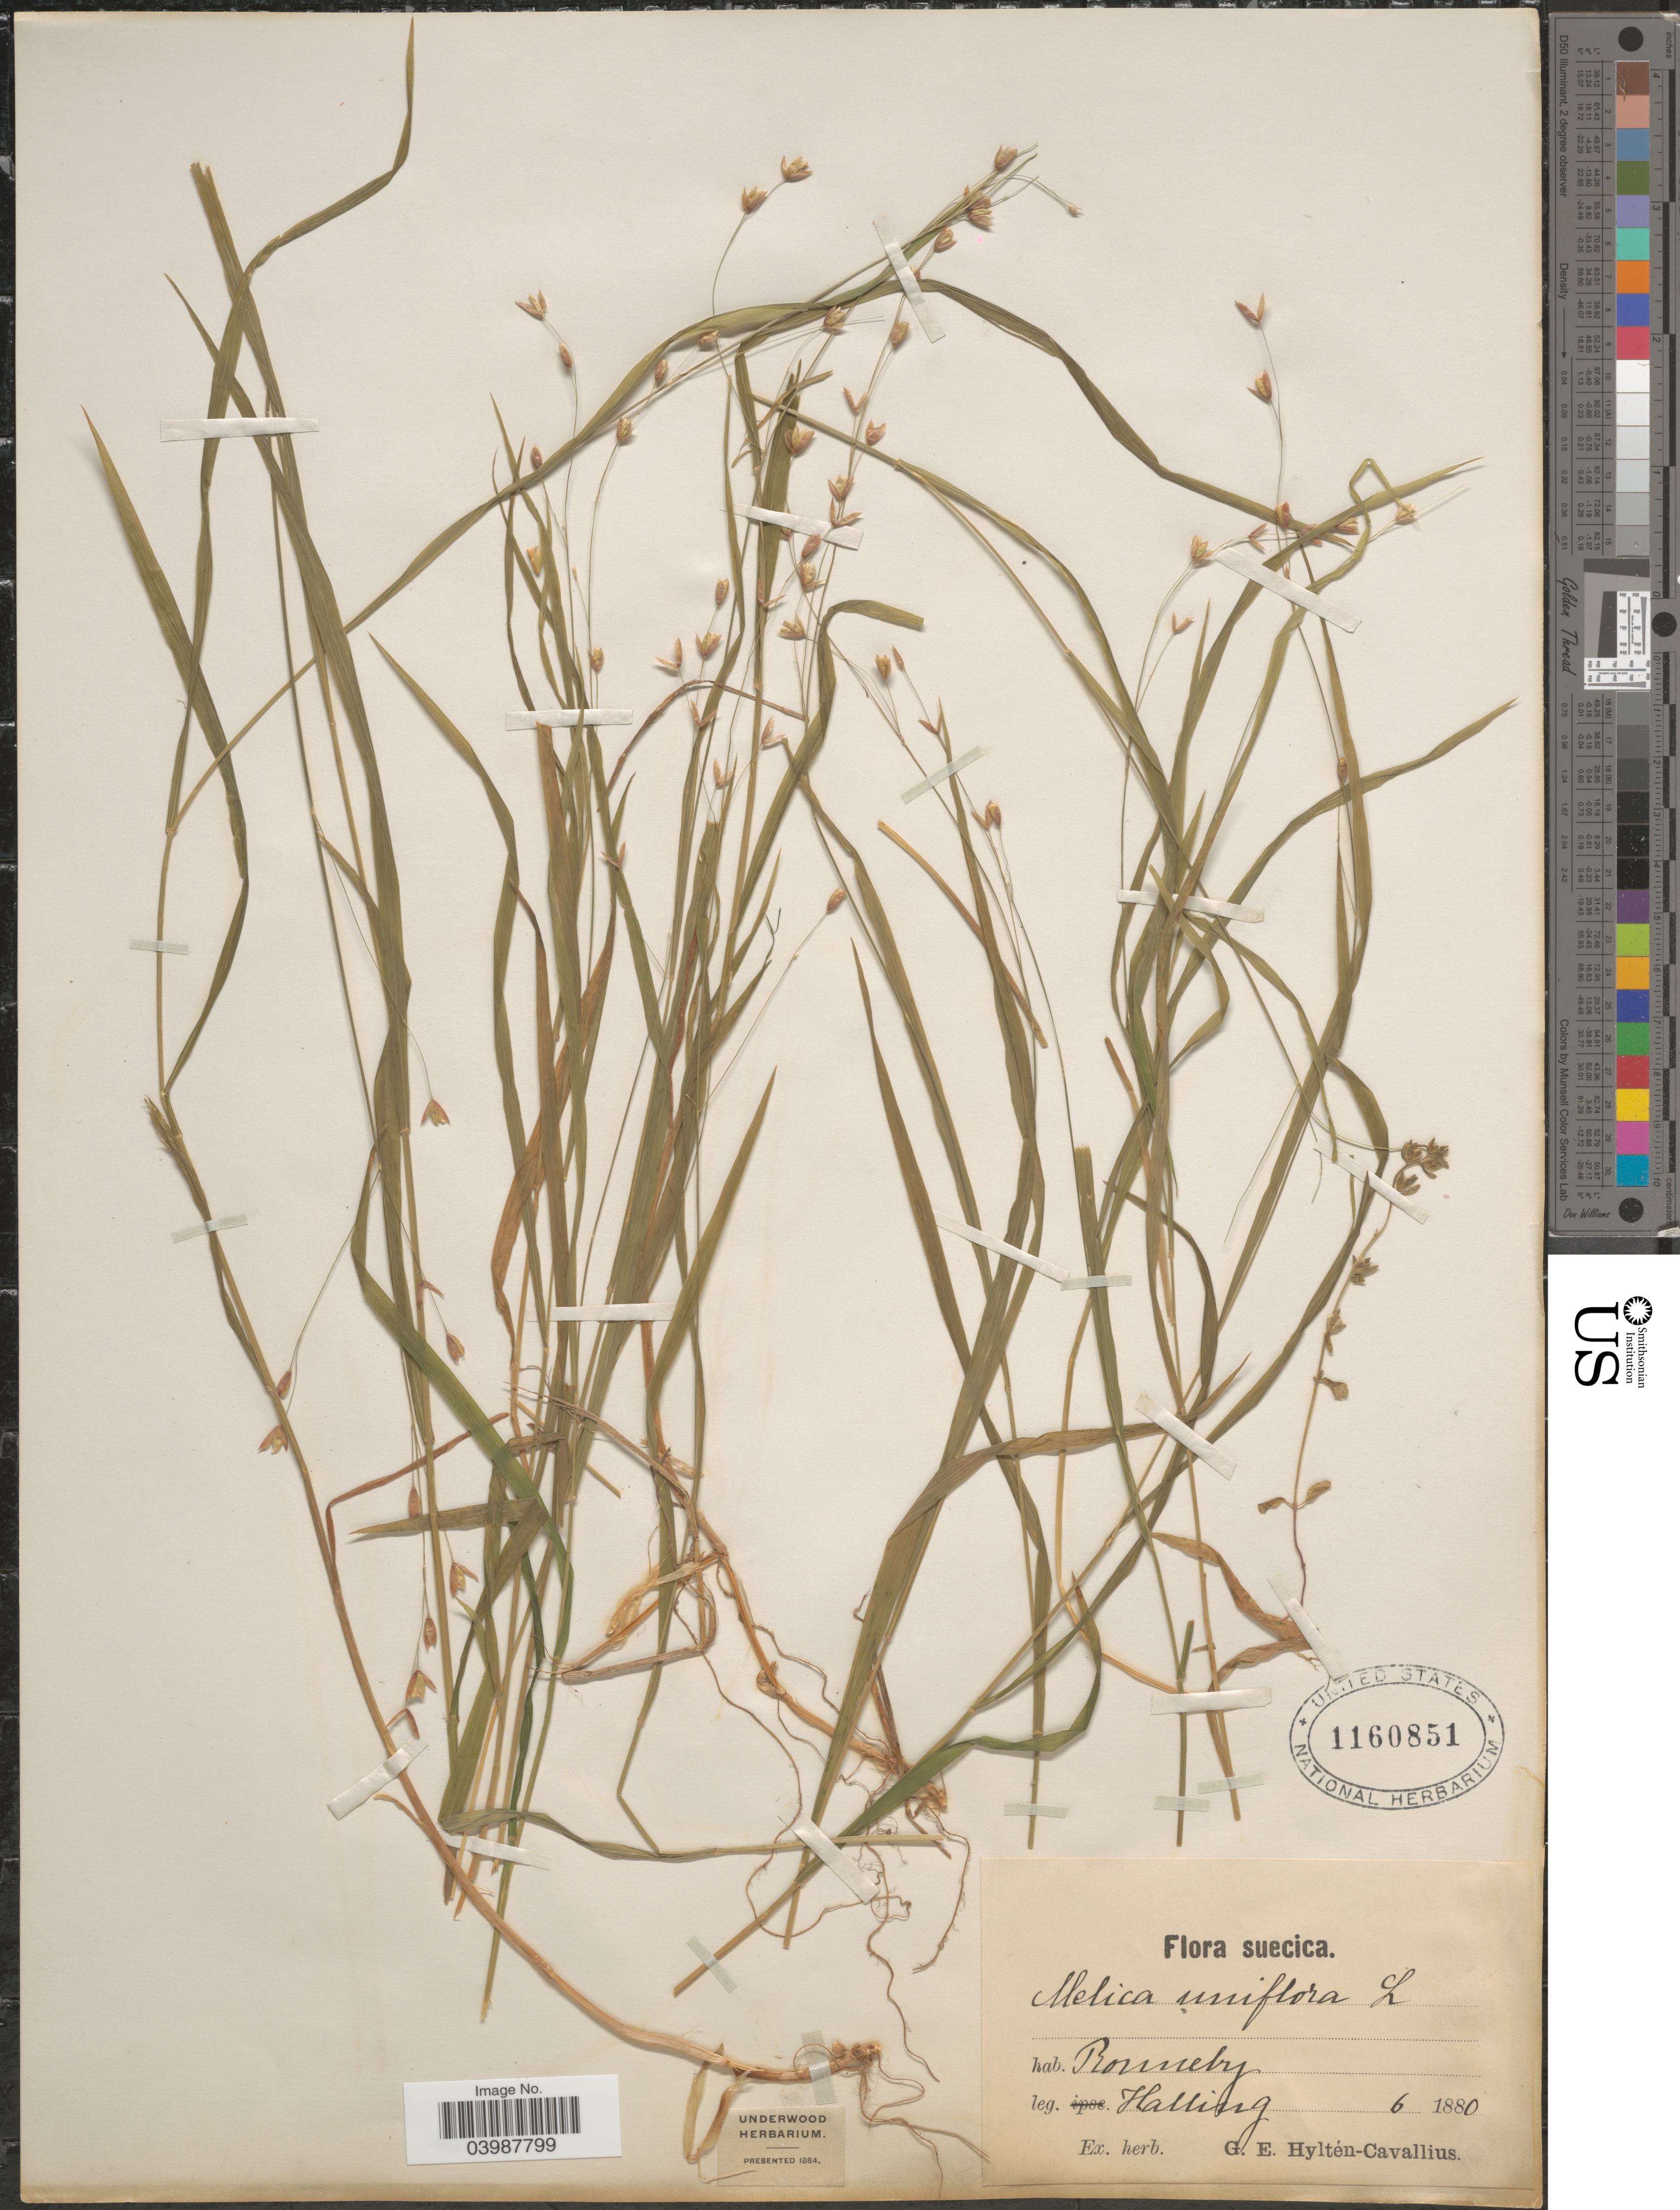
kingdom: Plantae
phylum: Tracheophyta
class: Liliopsida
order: Poales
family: Poaceae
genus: Melica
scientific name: Melica uniflora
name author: Retz.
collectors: Halling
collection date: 1880-06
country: Sweden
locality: Ronneby.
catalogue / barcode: US 1160851